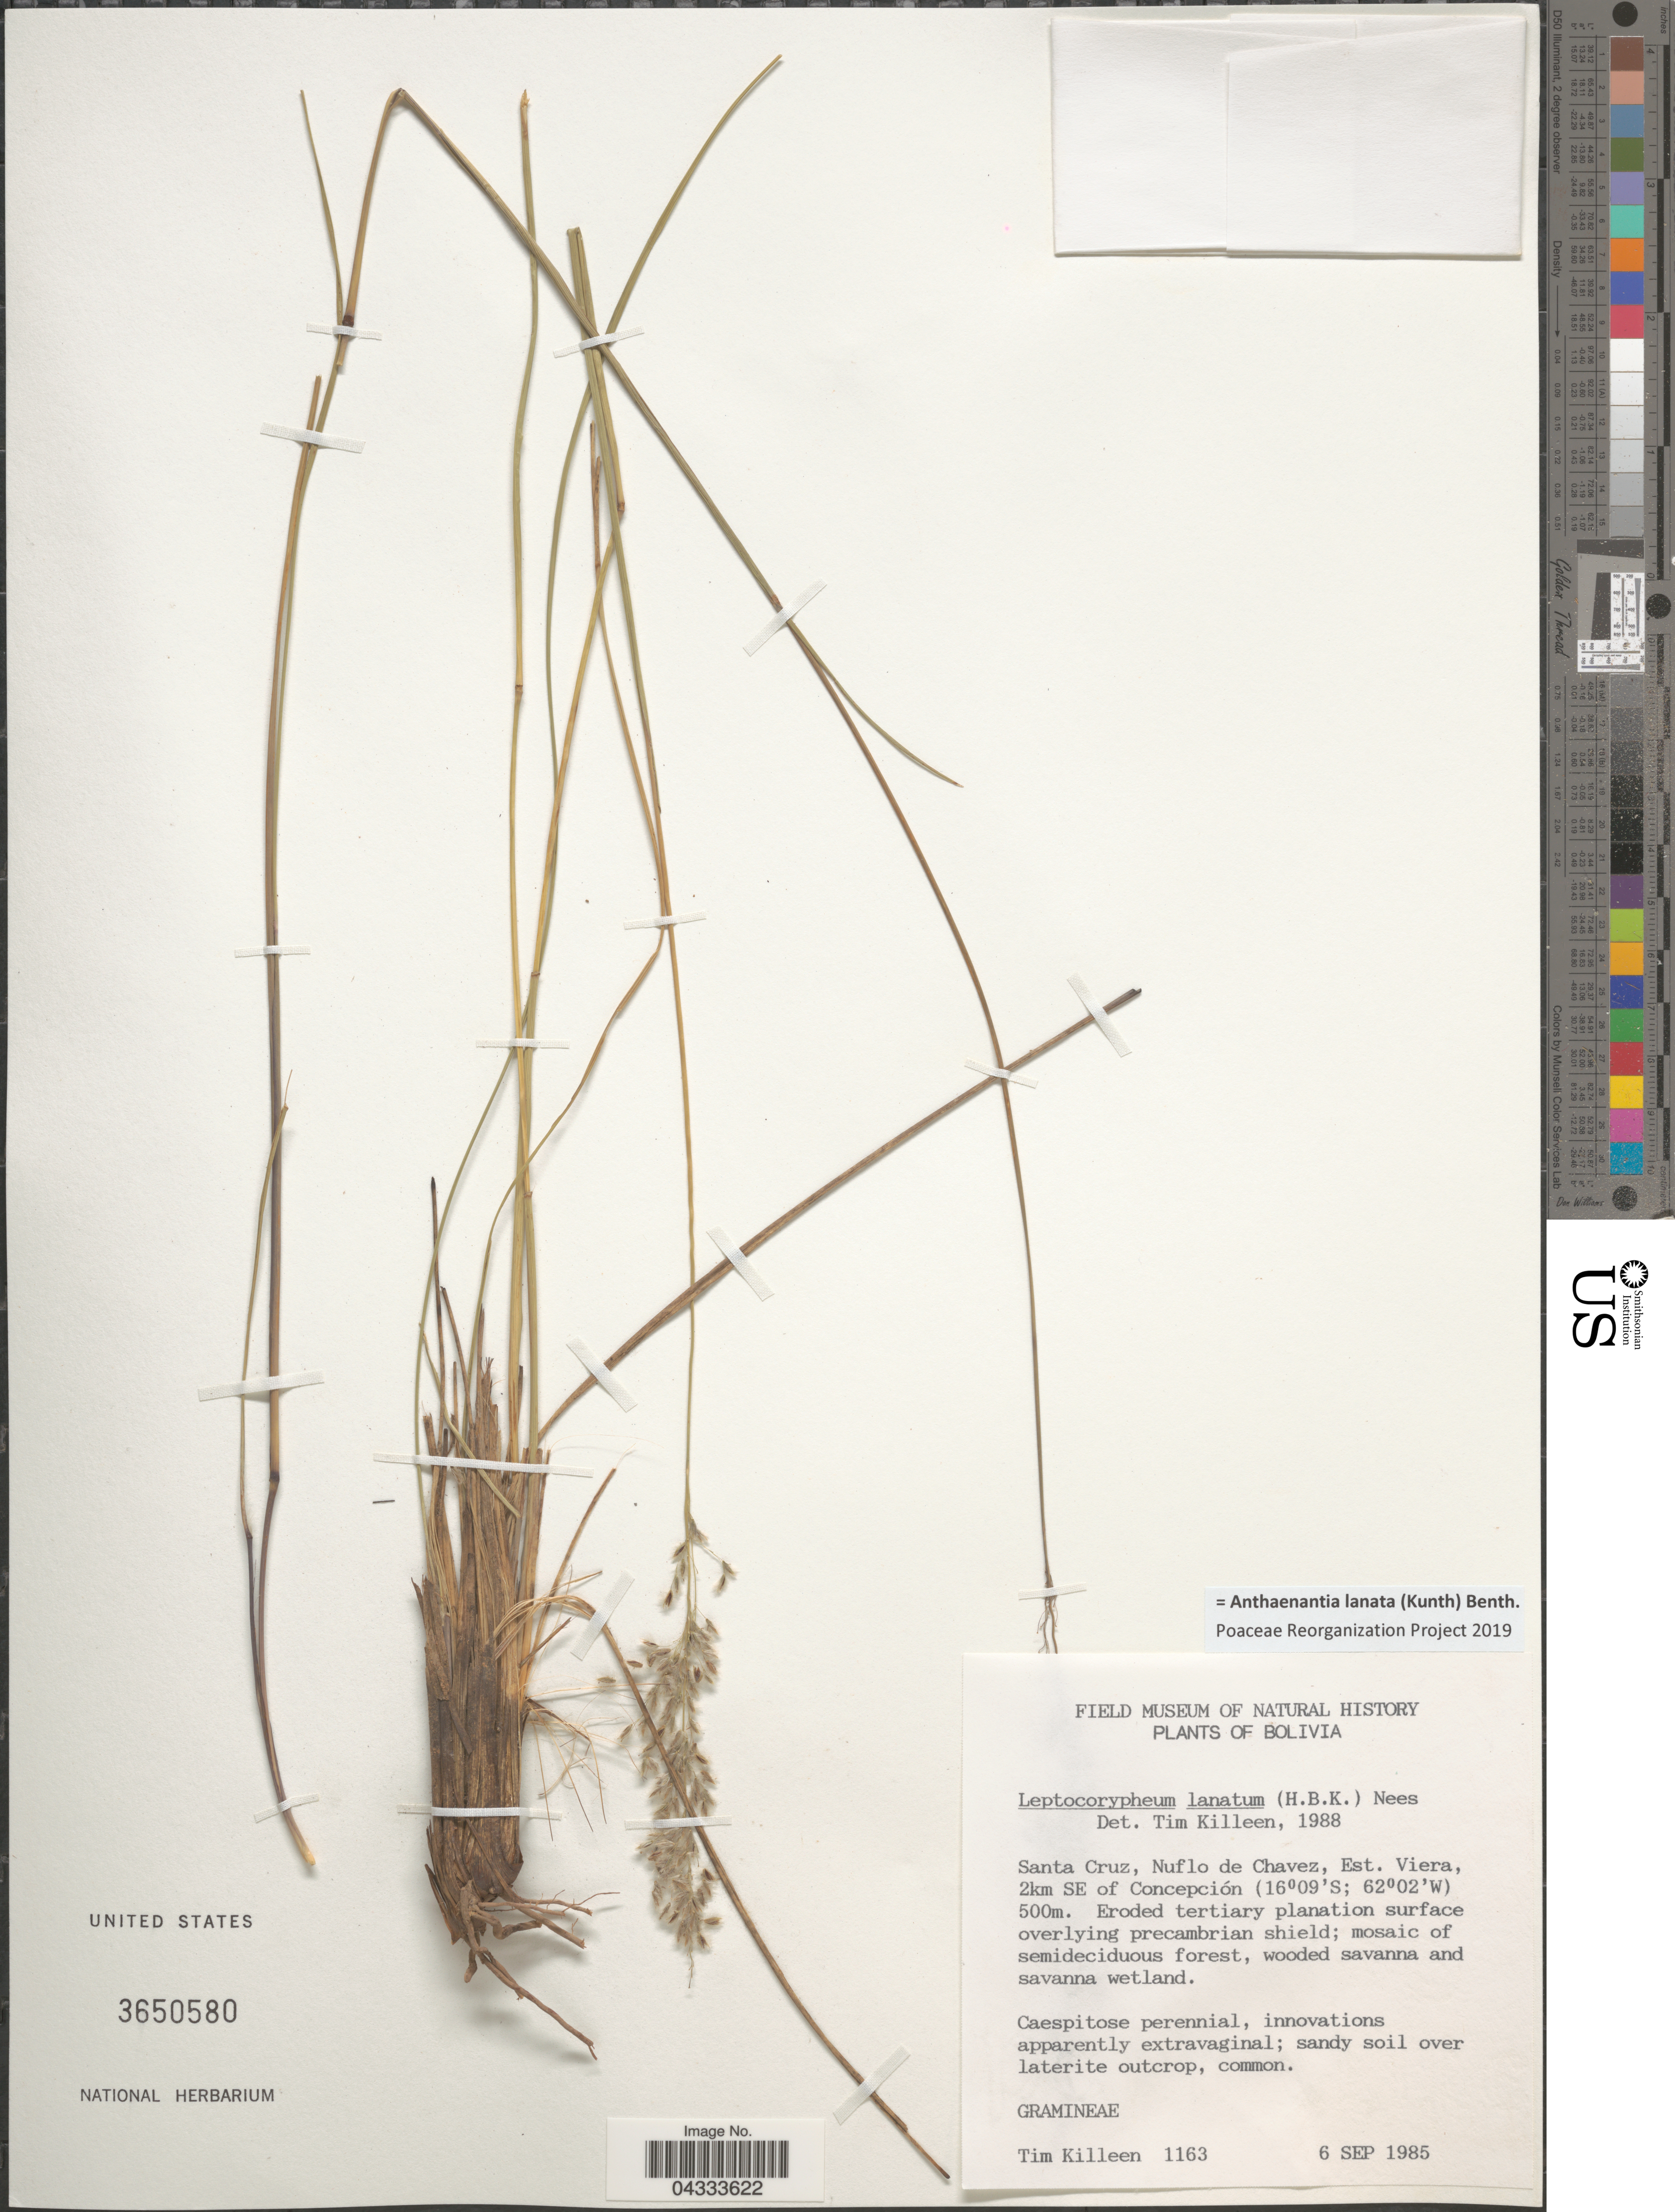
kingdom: Plantae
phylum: Tracheophyta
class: Liliopsida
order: Poales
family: Poaceae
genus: Anthaenantia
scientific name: Anthaenantia lanata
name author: (Kunth) Benth.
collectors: T. J. Killeen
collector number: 1163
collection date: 1985-09-06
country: Bolivia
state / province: Santa Cruz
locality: Nuflo de Chavez, Est. Viera, 2km SE of Concepción.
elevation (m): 500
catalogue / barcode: US 3650580